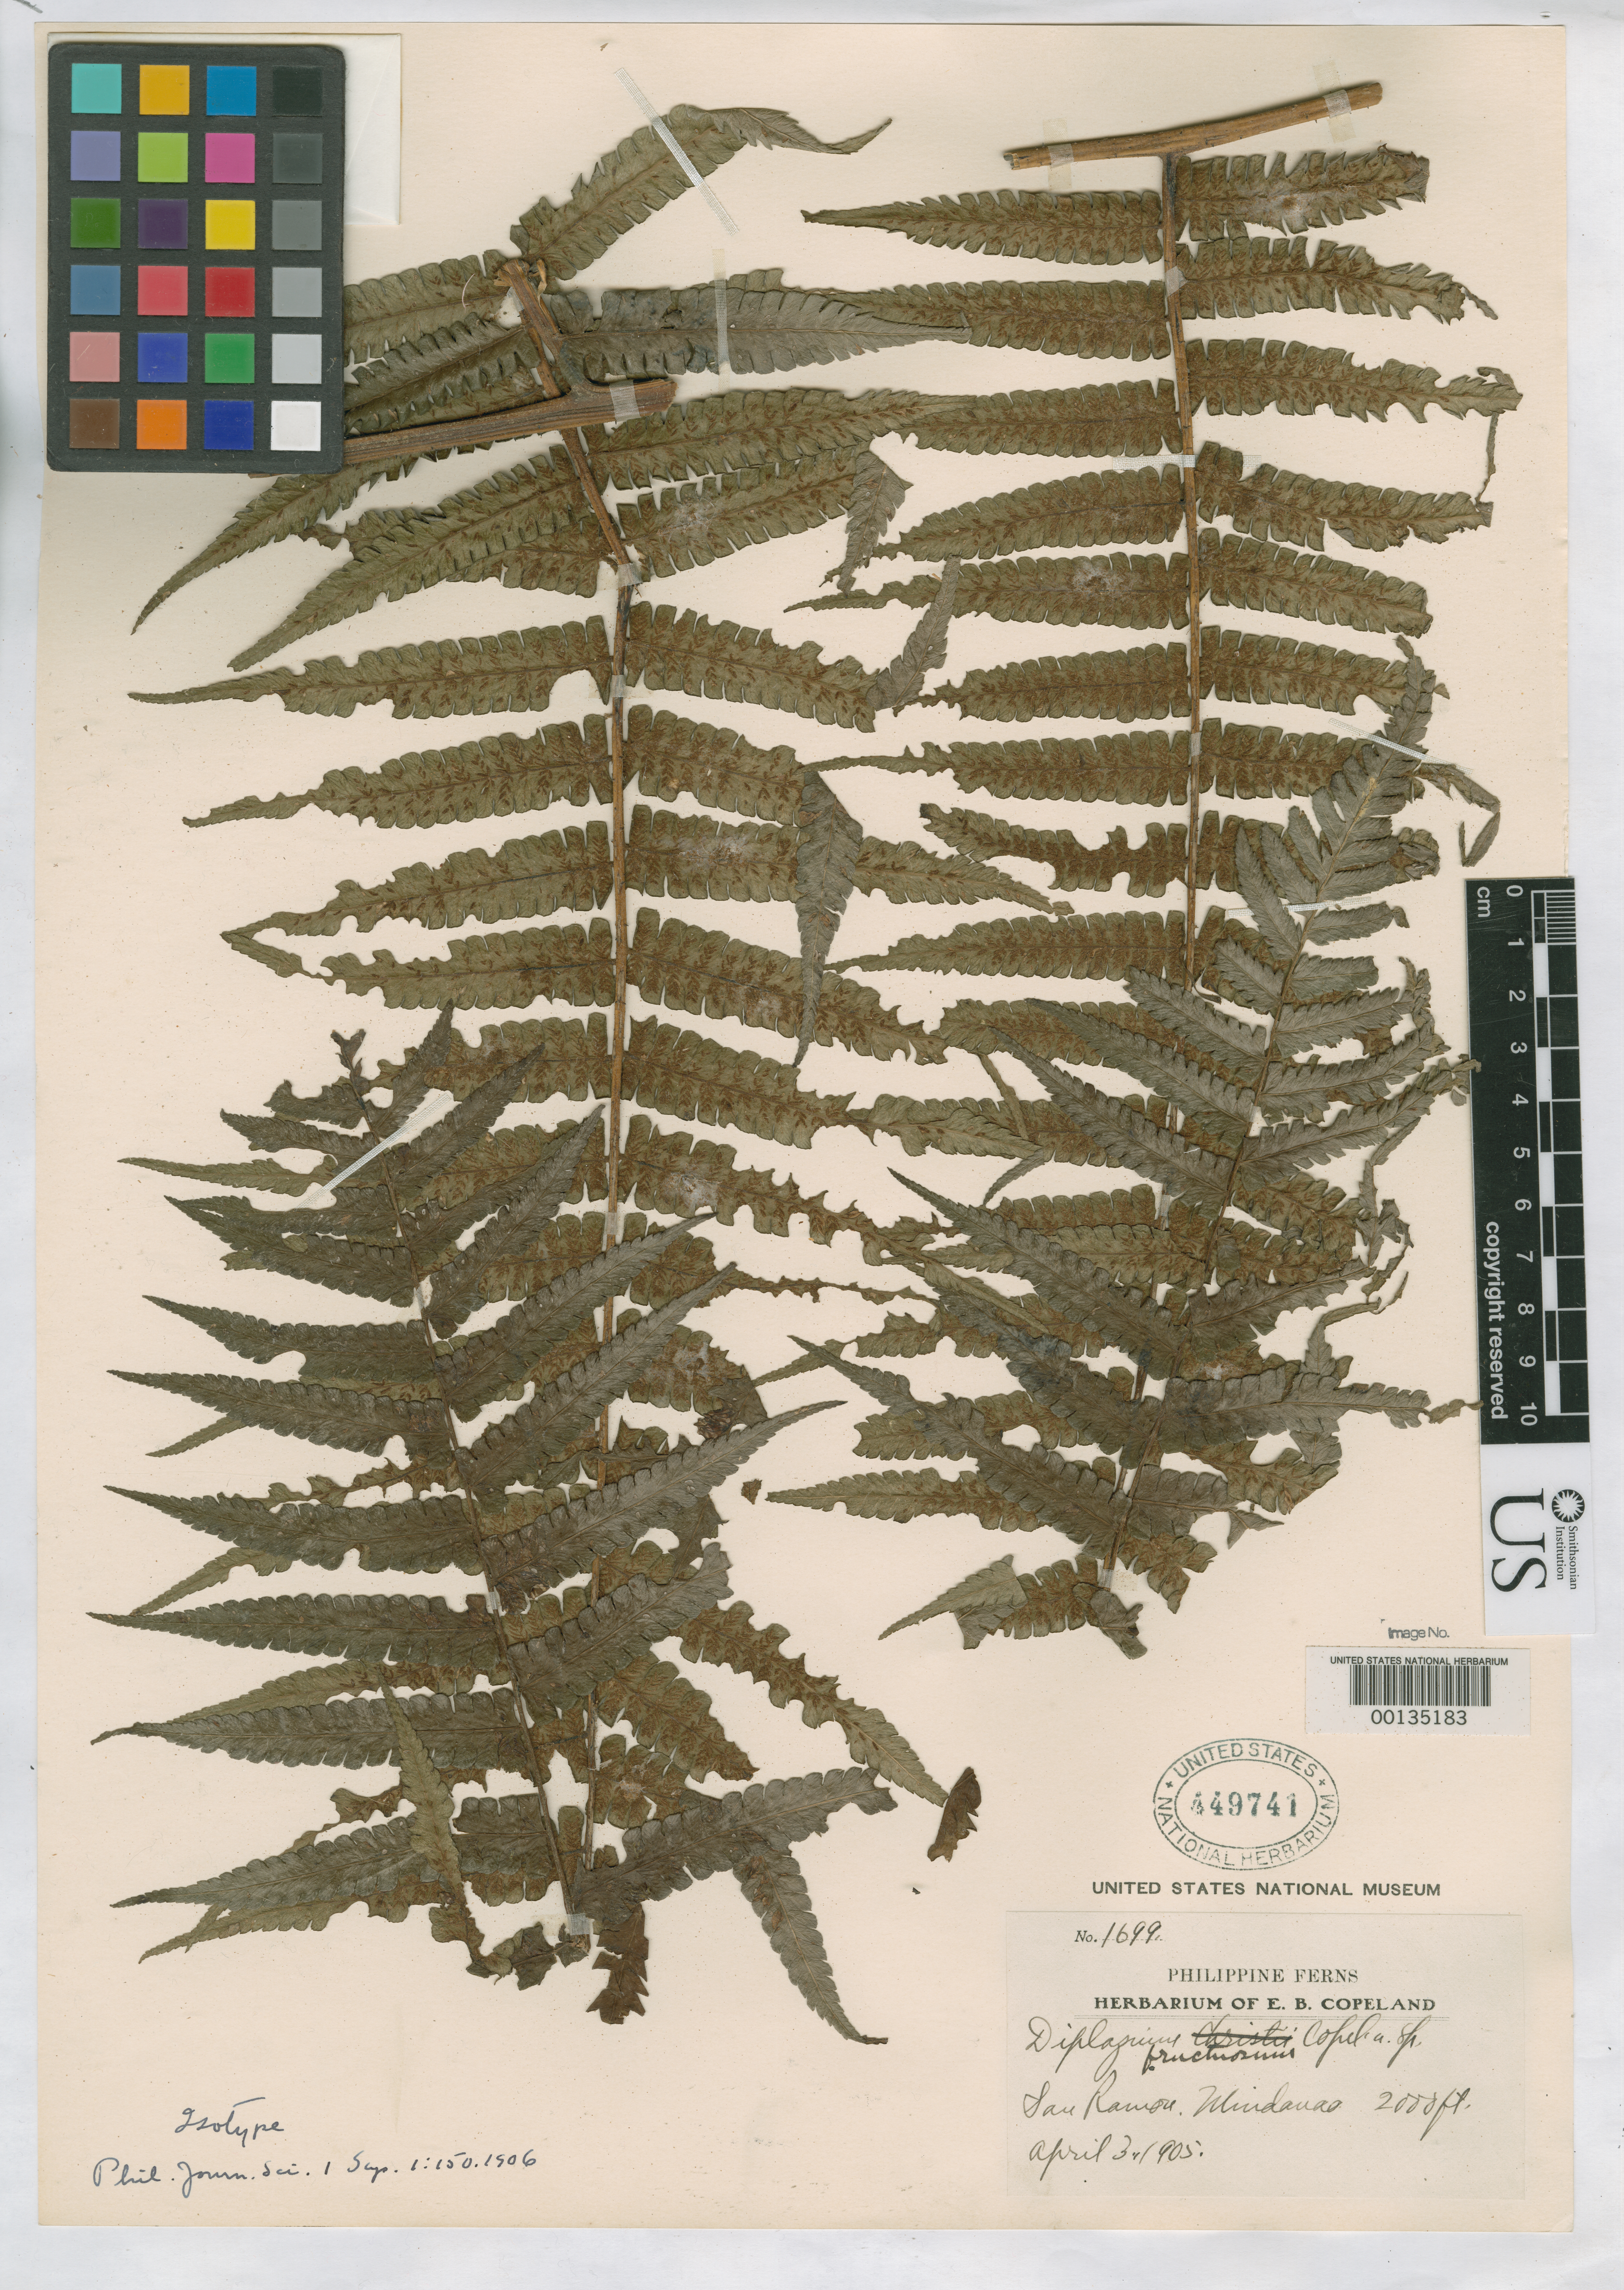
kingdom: Plantae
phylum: Tracheophyta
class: Polypodiopsida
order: Polypodiales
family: Athyriaceae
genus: Diplazium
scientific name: Diplazium fructuosum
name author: Copel.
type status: Isotype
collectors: E. B. Copeland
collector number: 1699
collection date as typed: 03 Apr 1905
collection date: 1905-04-03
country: Philippines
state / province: Zamboanga Peninsula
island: Mindanao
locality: San Ramon.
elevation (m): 610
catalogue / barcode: US 449741